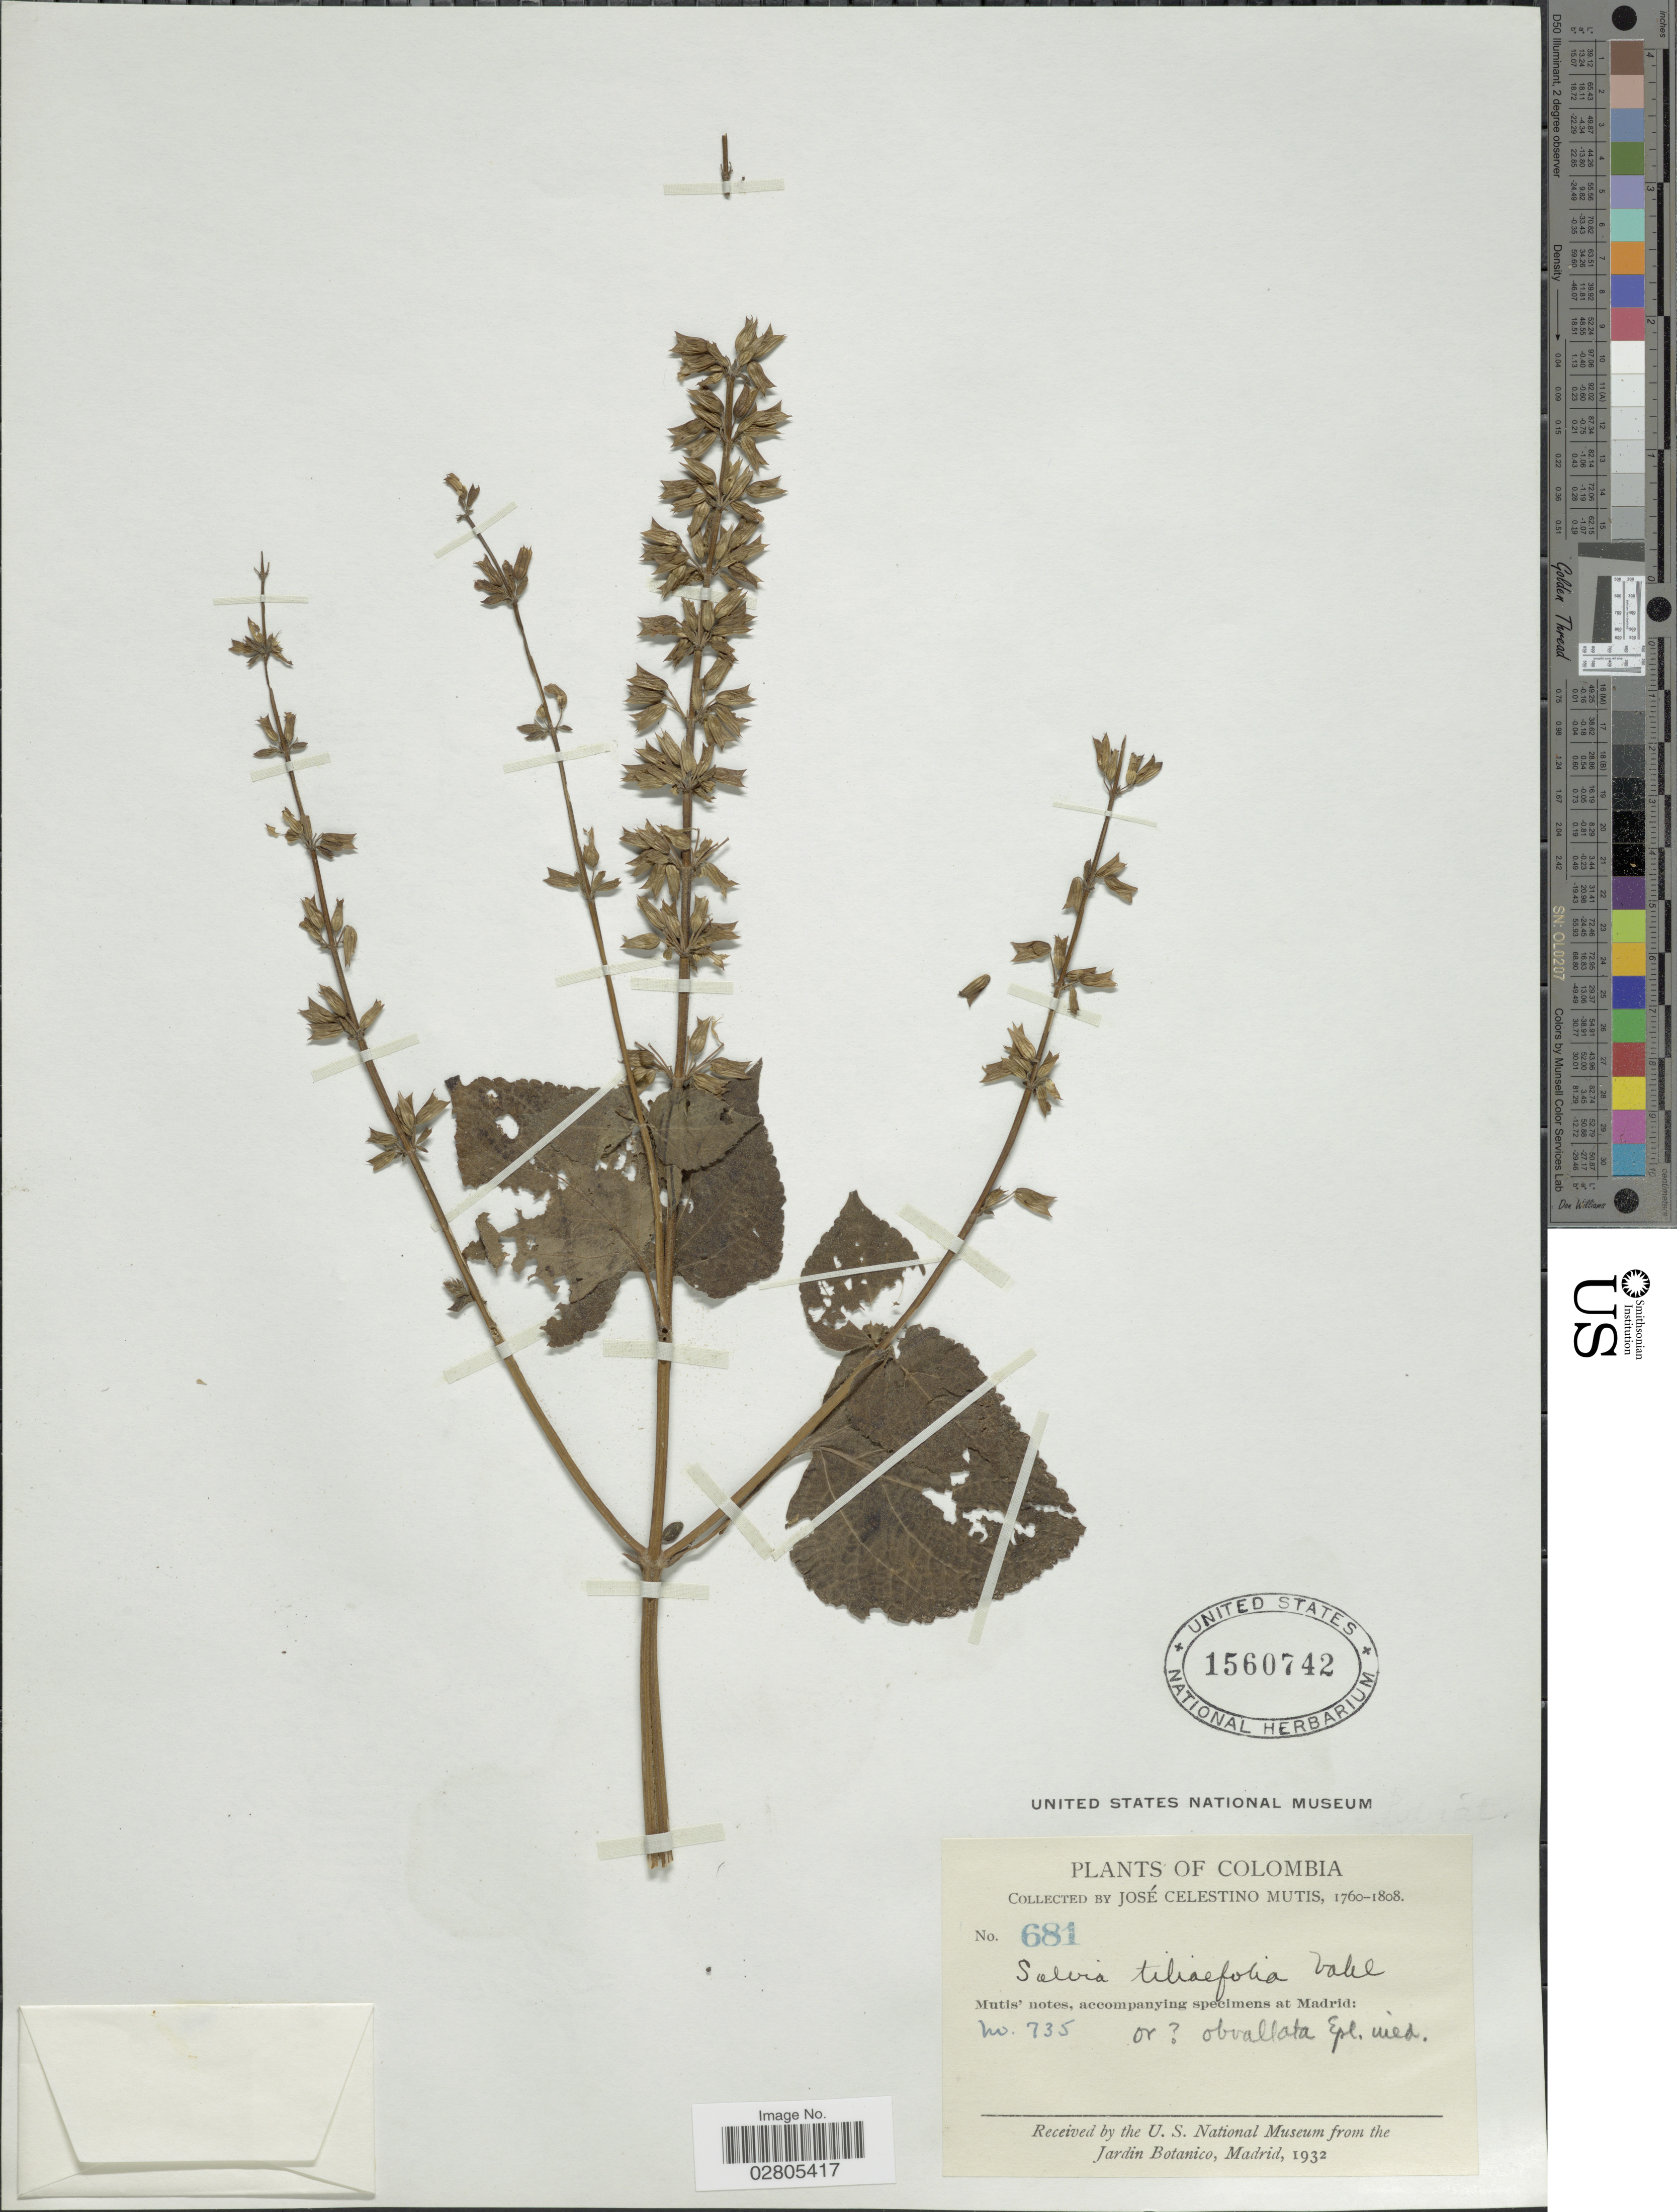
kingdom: Plantae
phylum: Tracheophyta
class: Magnoliopsida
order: Lamiales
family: Lamiaceae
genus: Salvia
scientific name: Salvia tiliifolia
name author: Vahl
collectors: J. C. B. Mutis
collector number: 681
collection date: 1760/1808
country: Colombia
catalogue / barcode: US 1560742